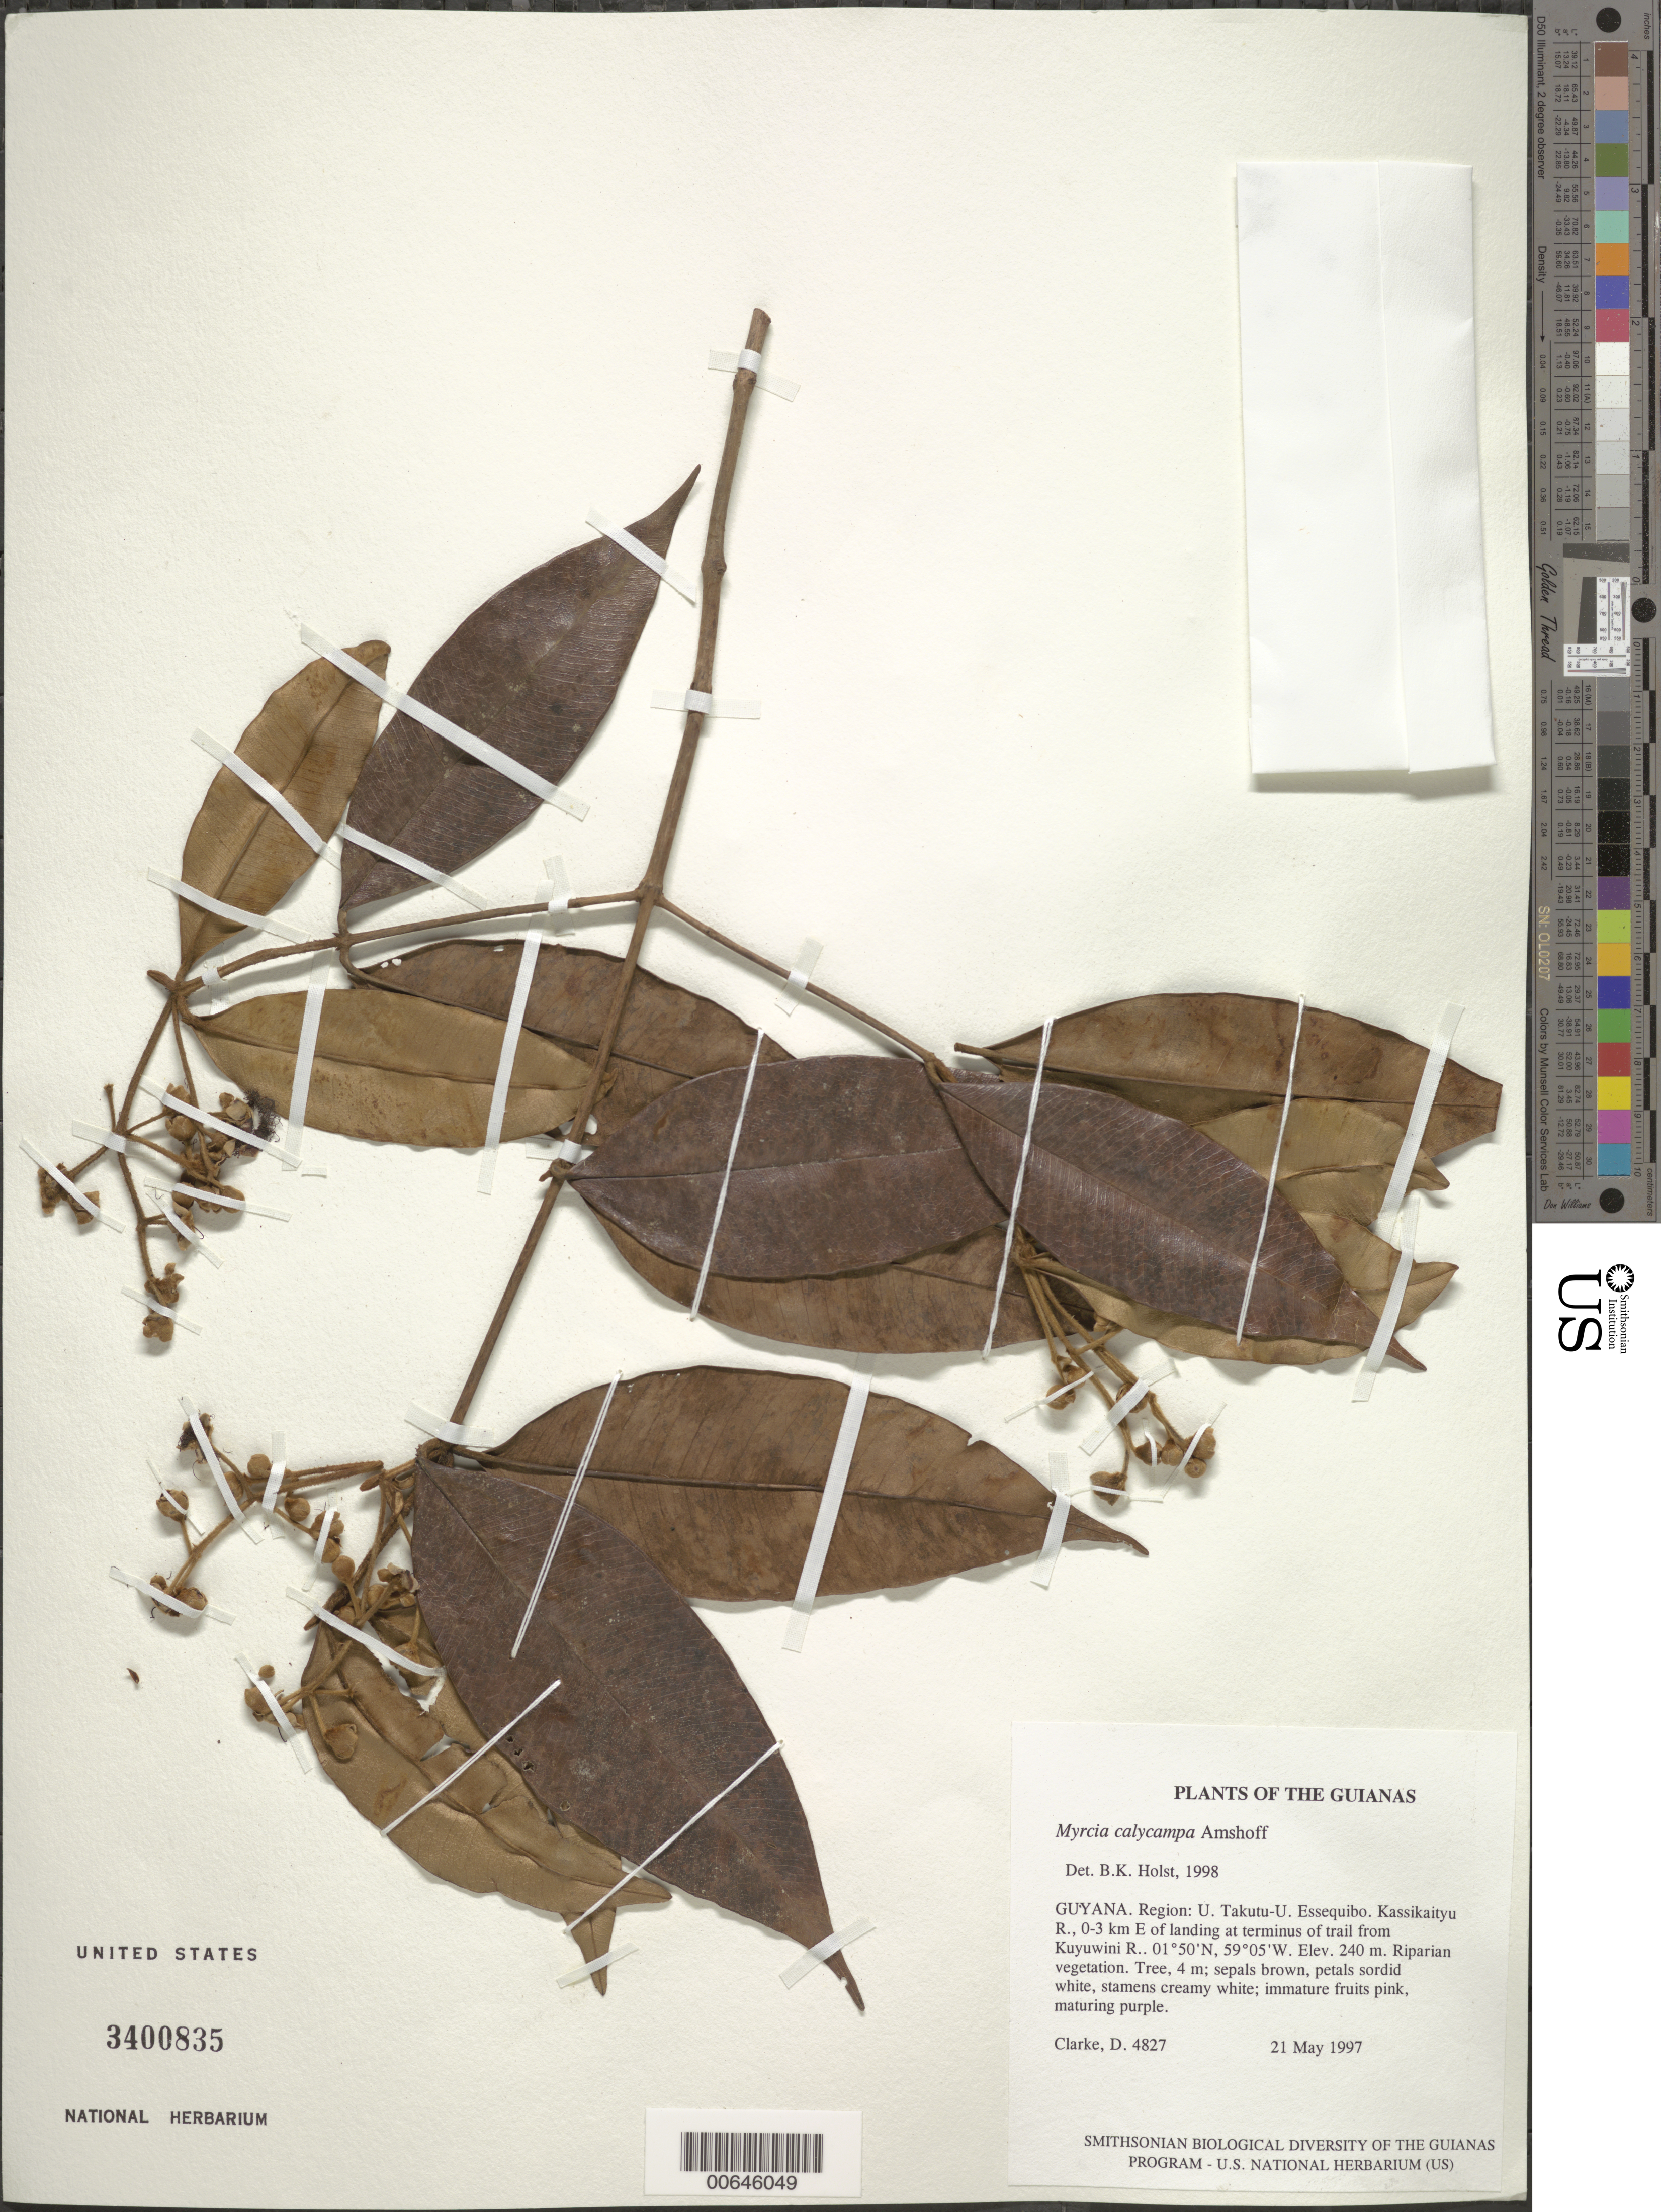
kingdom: Plantae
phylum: Tracheophyta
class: Magnoliopsida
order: Myrtales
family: Myrtaceae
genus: Myrcia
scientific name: Myrcia calycampa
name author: Amshoff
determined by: Holst, Bruce K.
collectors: H. D. Clarke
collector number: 4827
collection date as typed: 21 May 1997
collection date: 1997-05-21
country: Guyana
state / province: U. Takutu-U. Essequibo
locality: Kassikaityu R., 0-3 km E of landing at terminus of trail from Kuyuwini R.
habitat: Riparian vegetation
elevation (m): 240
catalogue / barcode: US 3400835